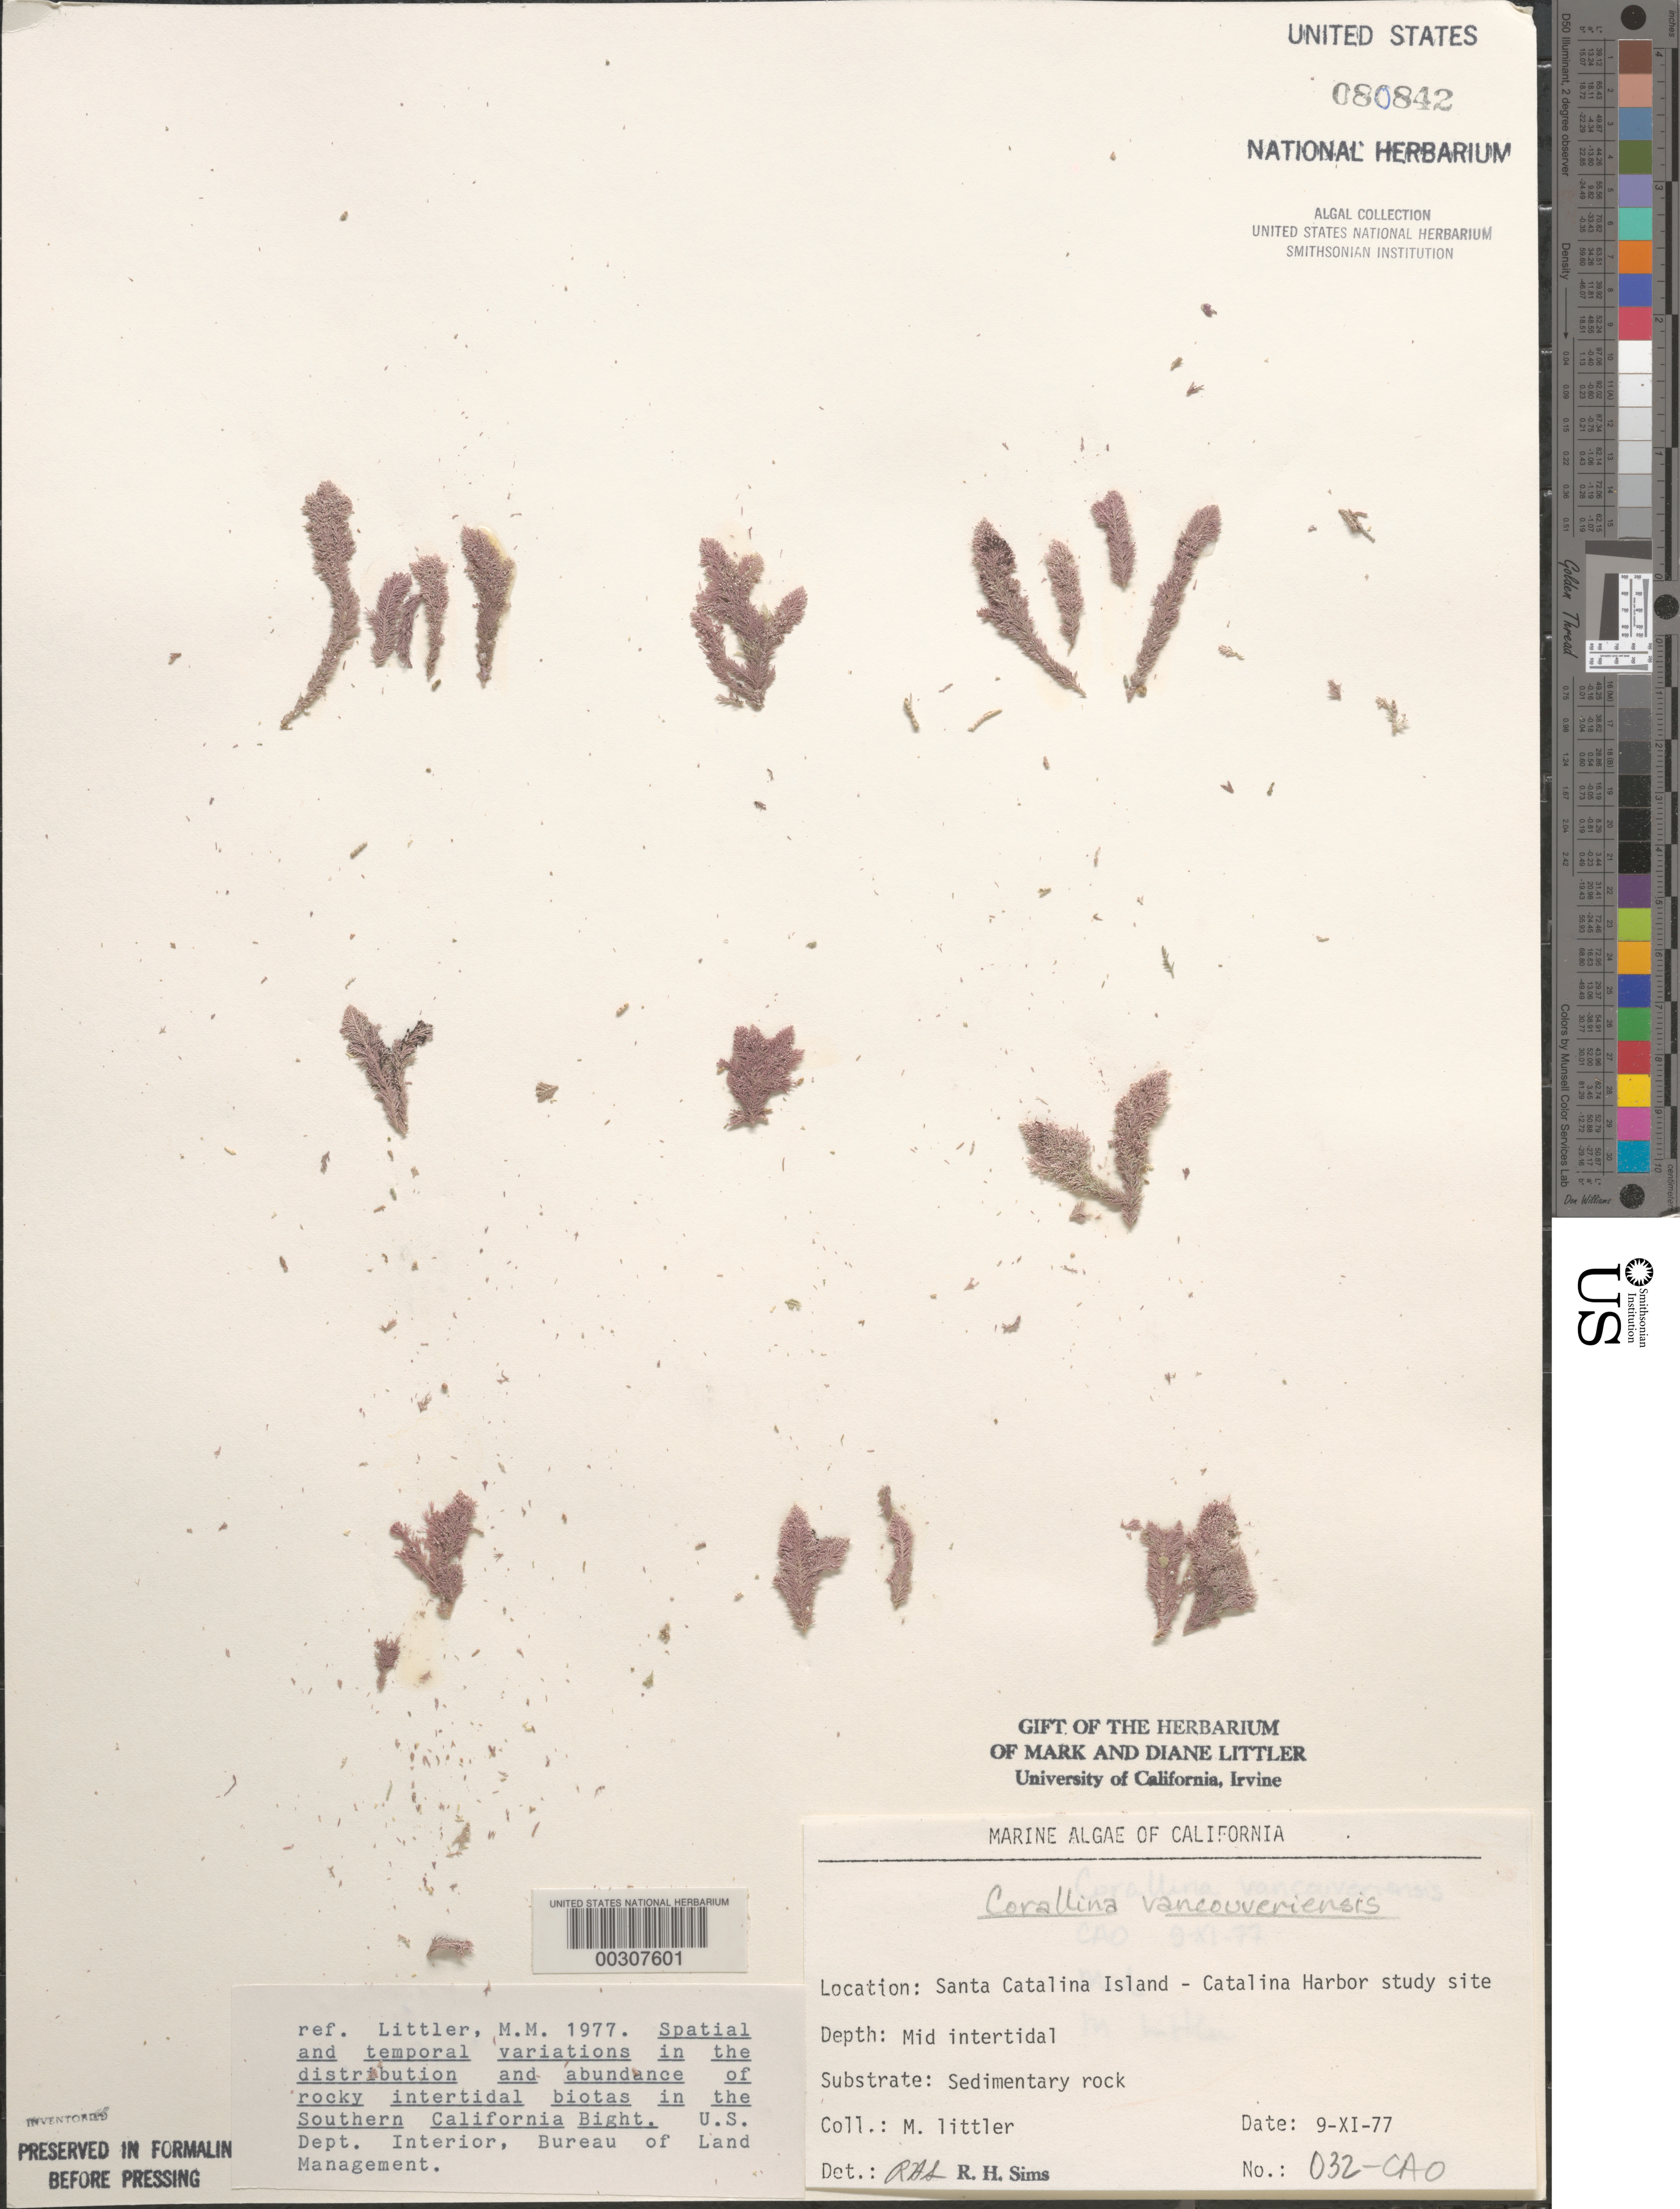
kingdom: Plantae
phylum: Rhodophyta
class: Florideophyceae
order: Corallinales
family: Corallinaceae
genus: Corallina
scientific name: Corallina vancouveriensis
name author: Yendo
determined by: Sims, Robert H.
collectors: M. M. Littler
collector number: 032-cao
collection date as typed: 09 Nov 1977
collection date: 1977-11-09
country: United States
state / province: California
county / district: Los Angeles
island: Santa Catalina Island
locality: West side of Catalina Harbor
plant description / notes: BLM-SOCALBIGHT Rocky Intertidal Survey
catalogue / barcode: US 80842